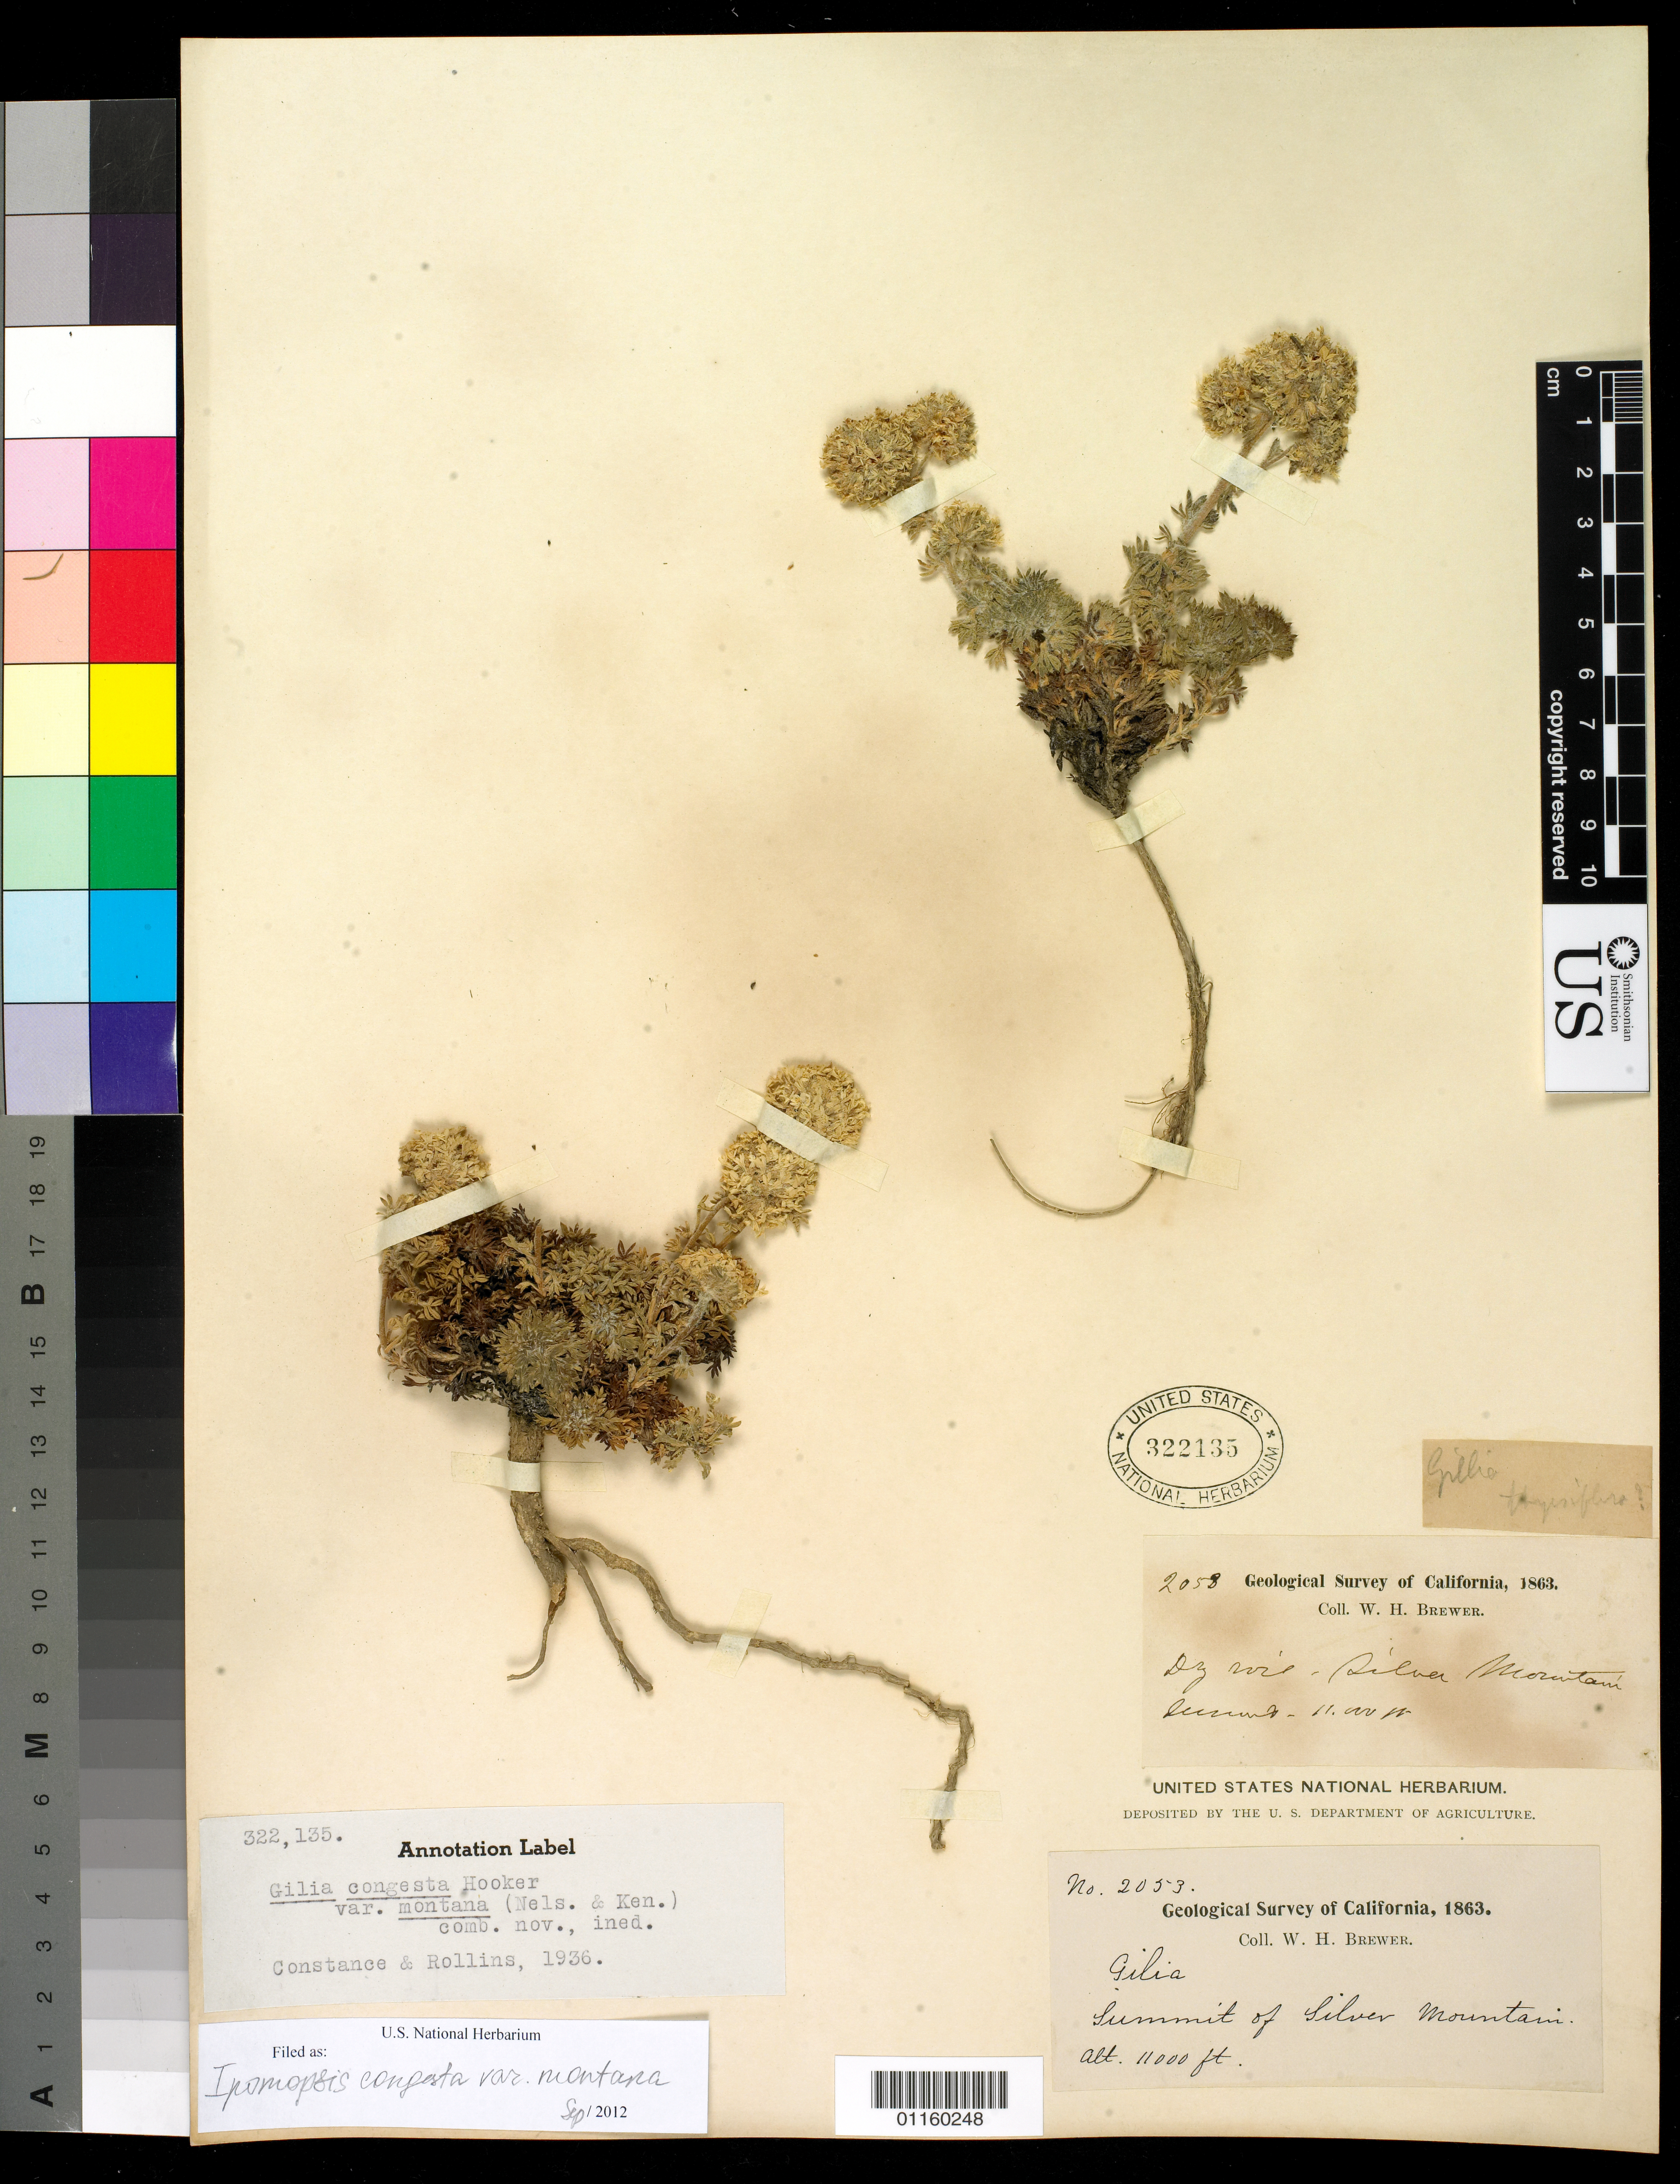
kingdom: Plantae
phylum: Tracheophyta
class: Magnoliopsida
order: Ericales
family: Polemoniaceae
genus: Ipomopsis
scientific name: Ipomopsis congesta var. montana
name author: (Constance & Rollins) Reveal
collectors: W. H. Brewer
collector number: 2053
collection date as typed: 1863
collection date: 1863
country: United States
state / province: California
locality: Summit of Silver Mountain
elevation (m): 3353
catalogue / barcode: US 322135